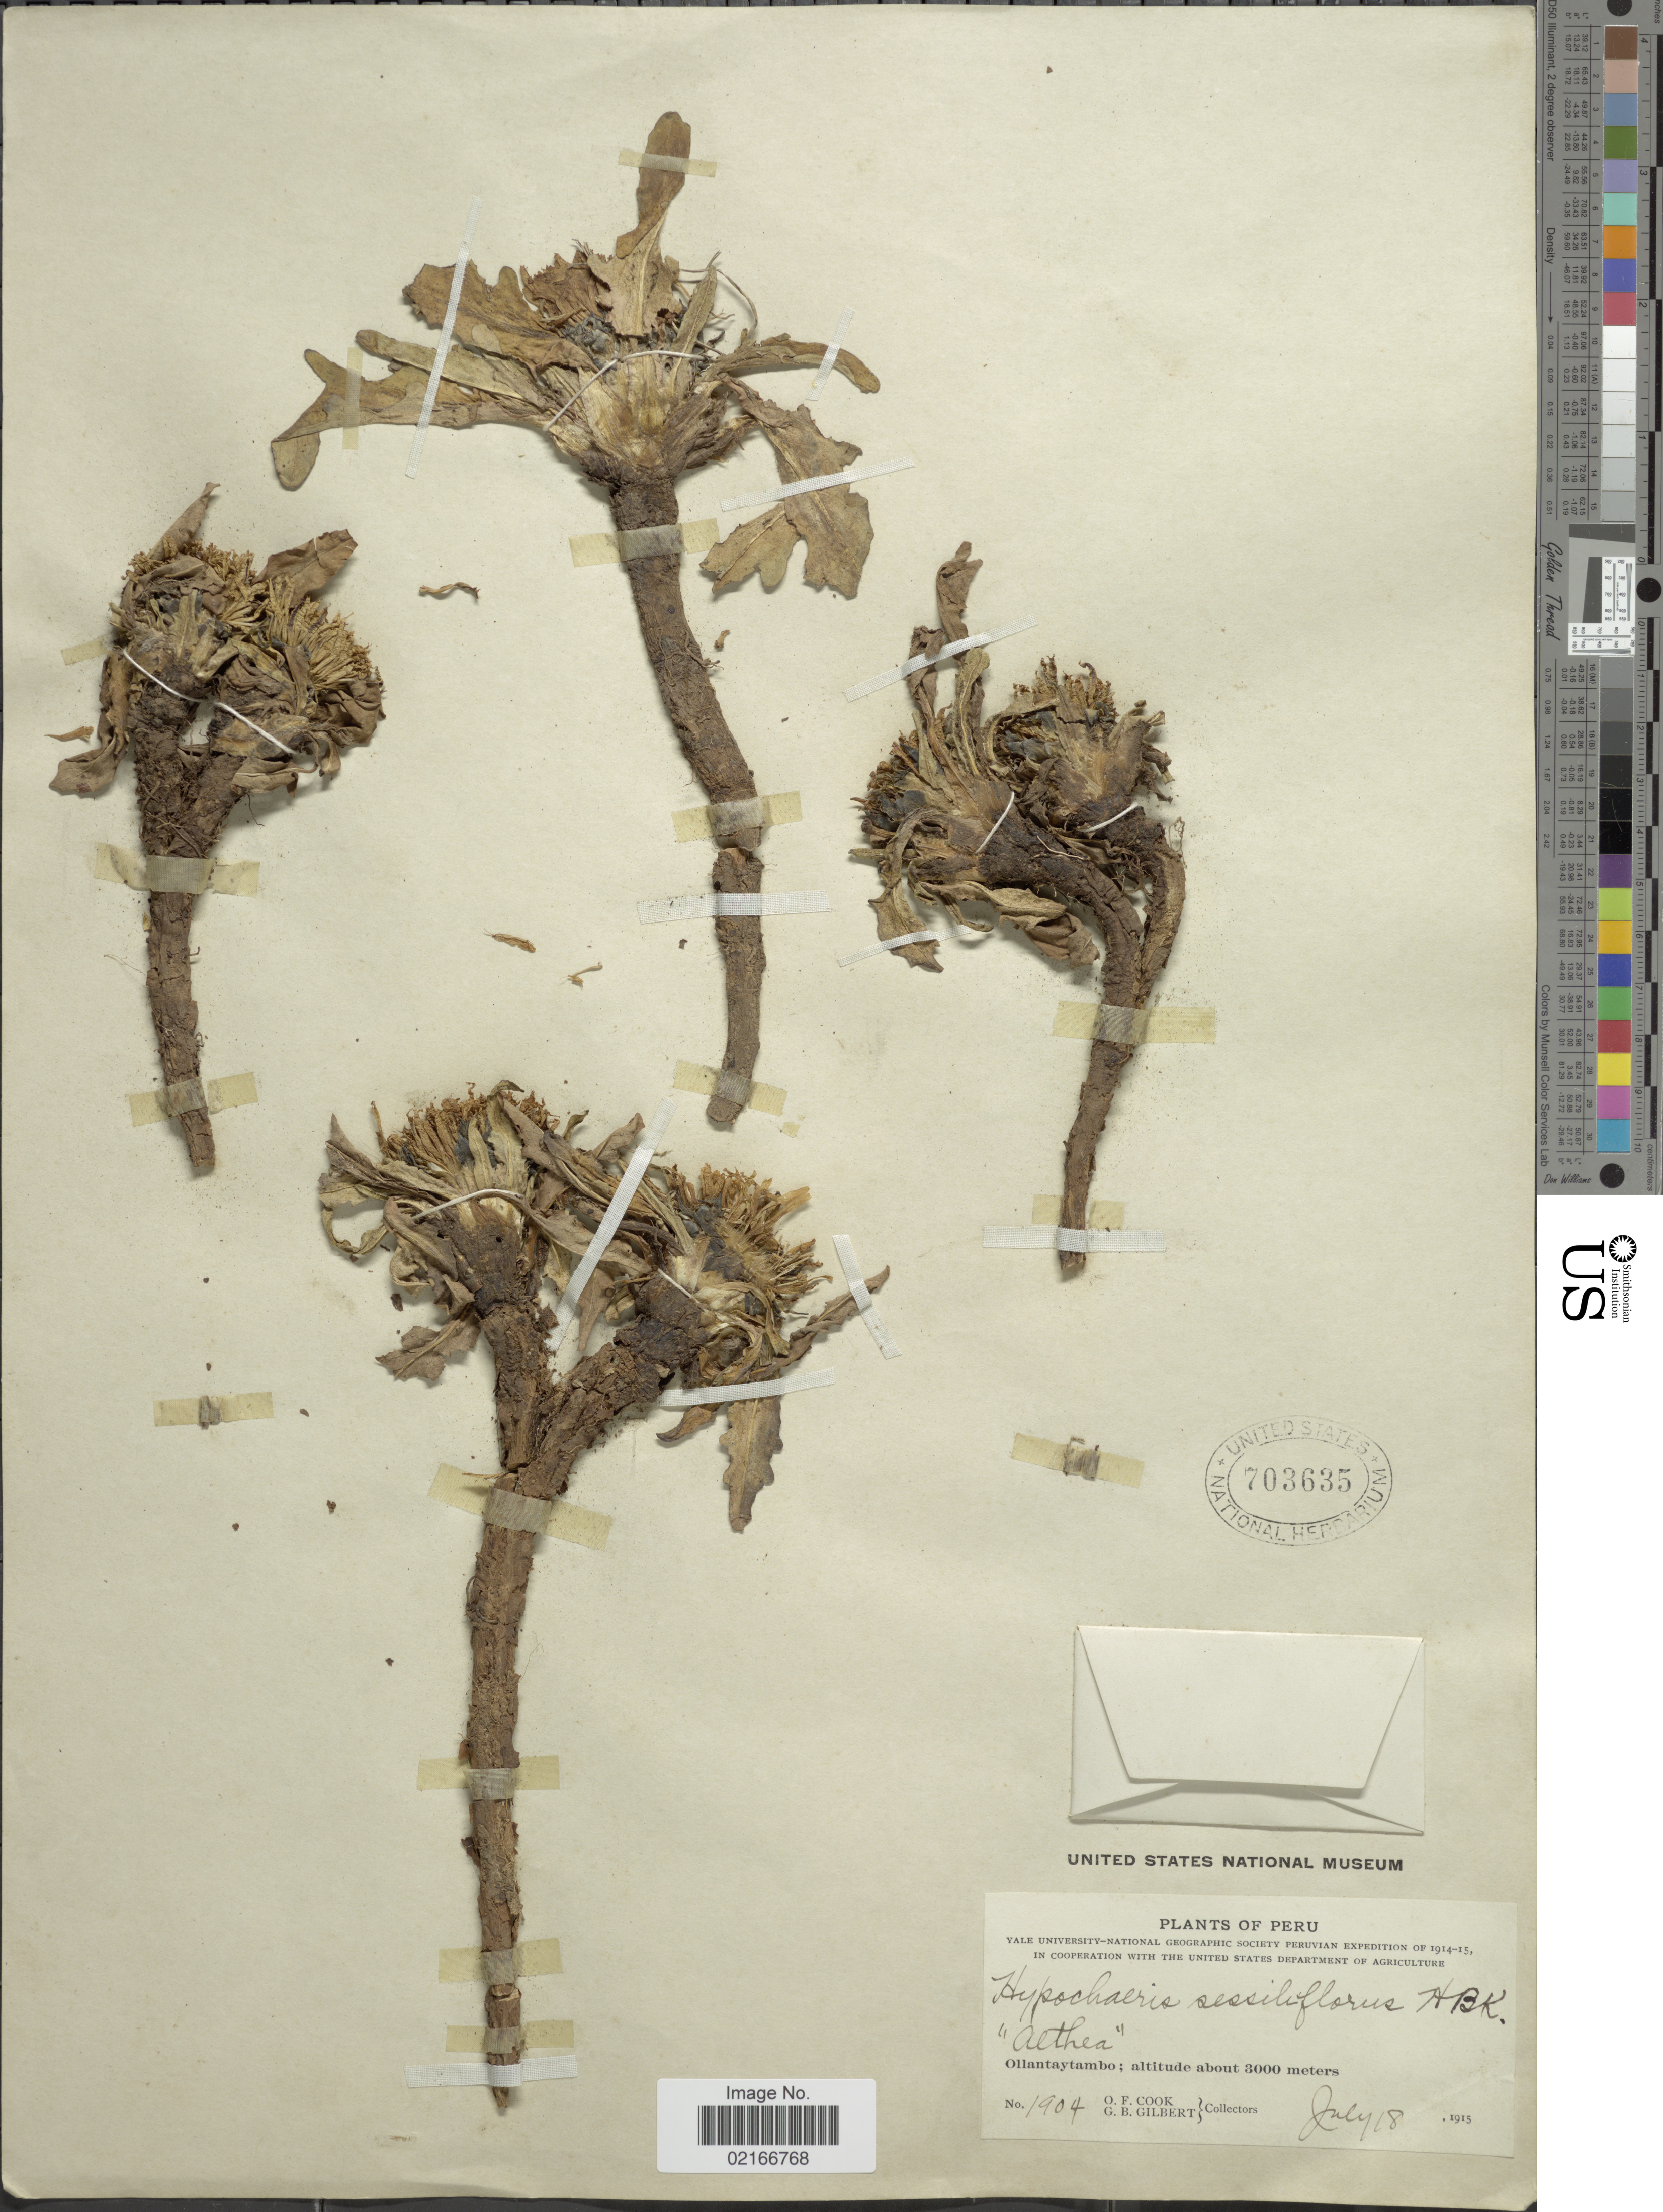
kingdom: Plantae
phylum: Tracheophyta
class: Magnoliopsida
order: Asterales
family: Asteraceae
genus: Hypochaeris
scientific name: Hypochaeris sessiflora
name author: Kunth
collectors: O. F. Cook & G. B. Gilbert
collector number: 1904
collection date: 1915-07-18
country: Peru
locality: Ollantaytambo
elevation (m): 3000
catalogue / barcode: US 703635